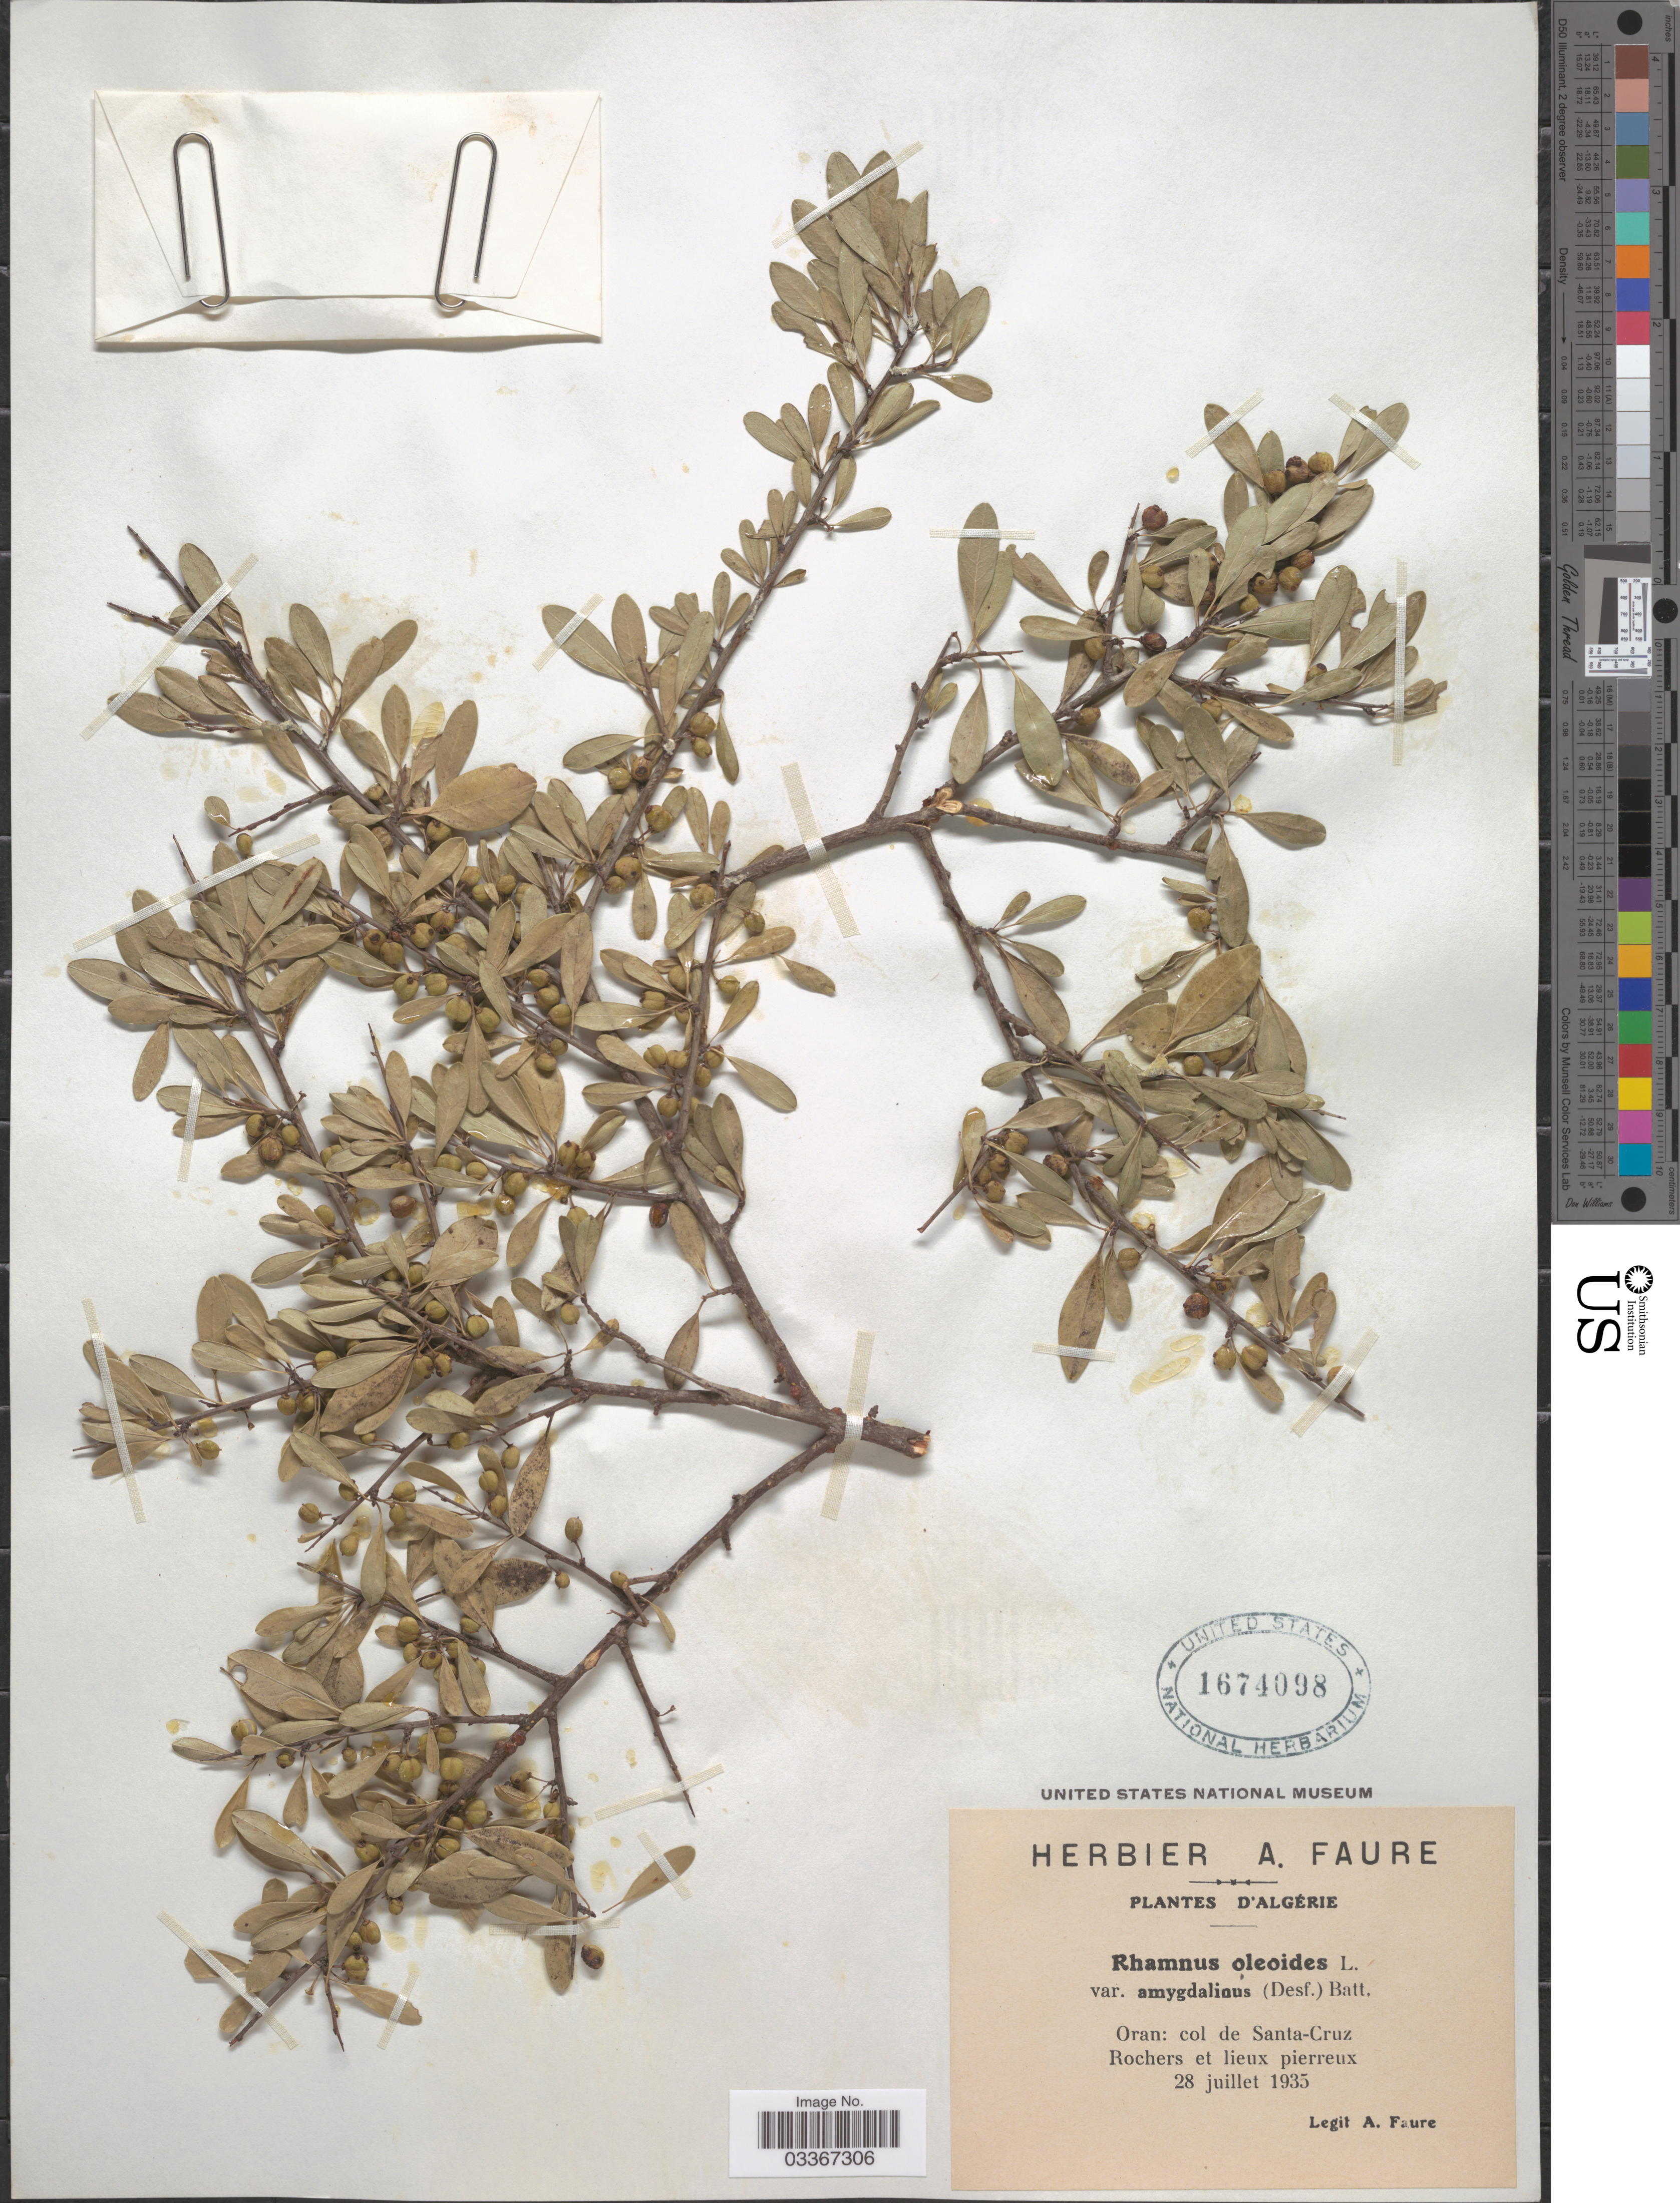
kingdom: Plantae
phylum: Tracheophyta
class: Magnoliopsida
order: Rosales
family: Rhamnaceae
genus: Rhamnus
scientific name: Rhamnus oleoides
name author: L.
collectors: A. Faure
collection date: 1935-07-28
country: Algeria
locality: D'Algerie. Oran: col de Santa-Cruz.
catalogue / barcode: US 1674098